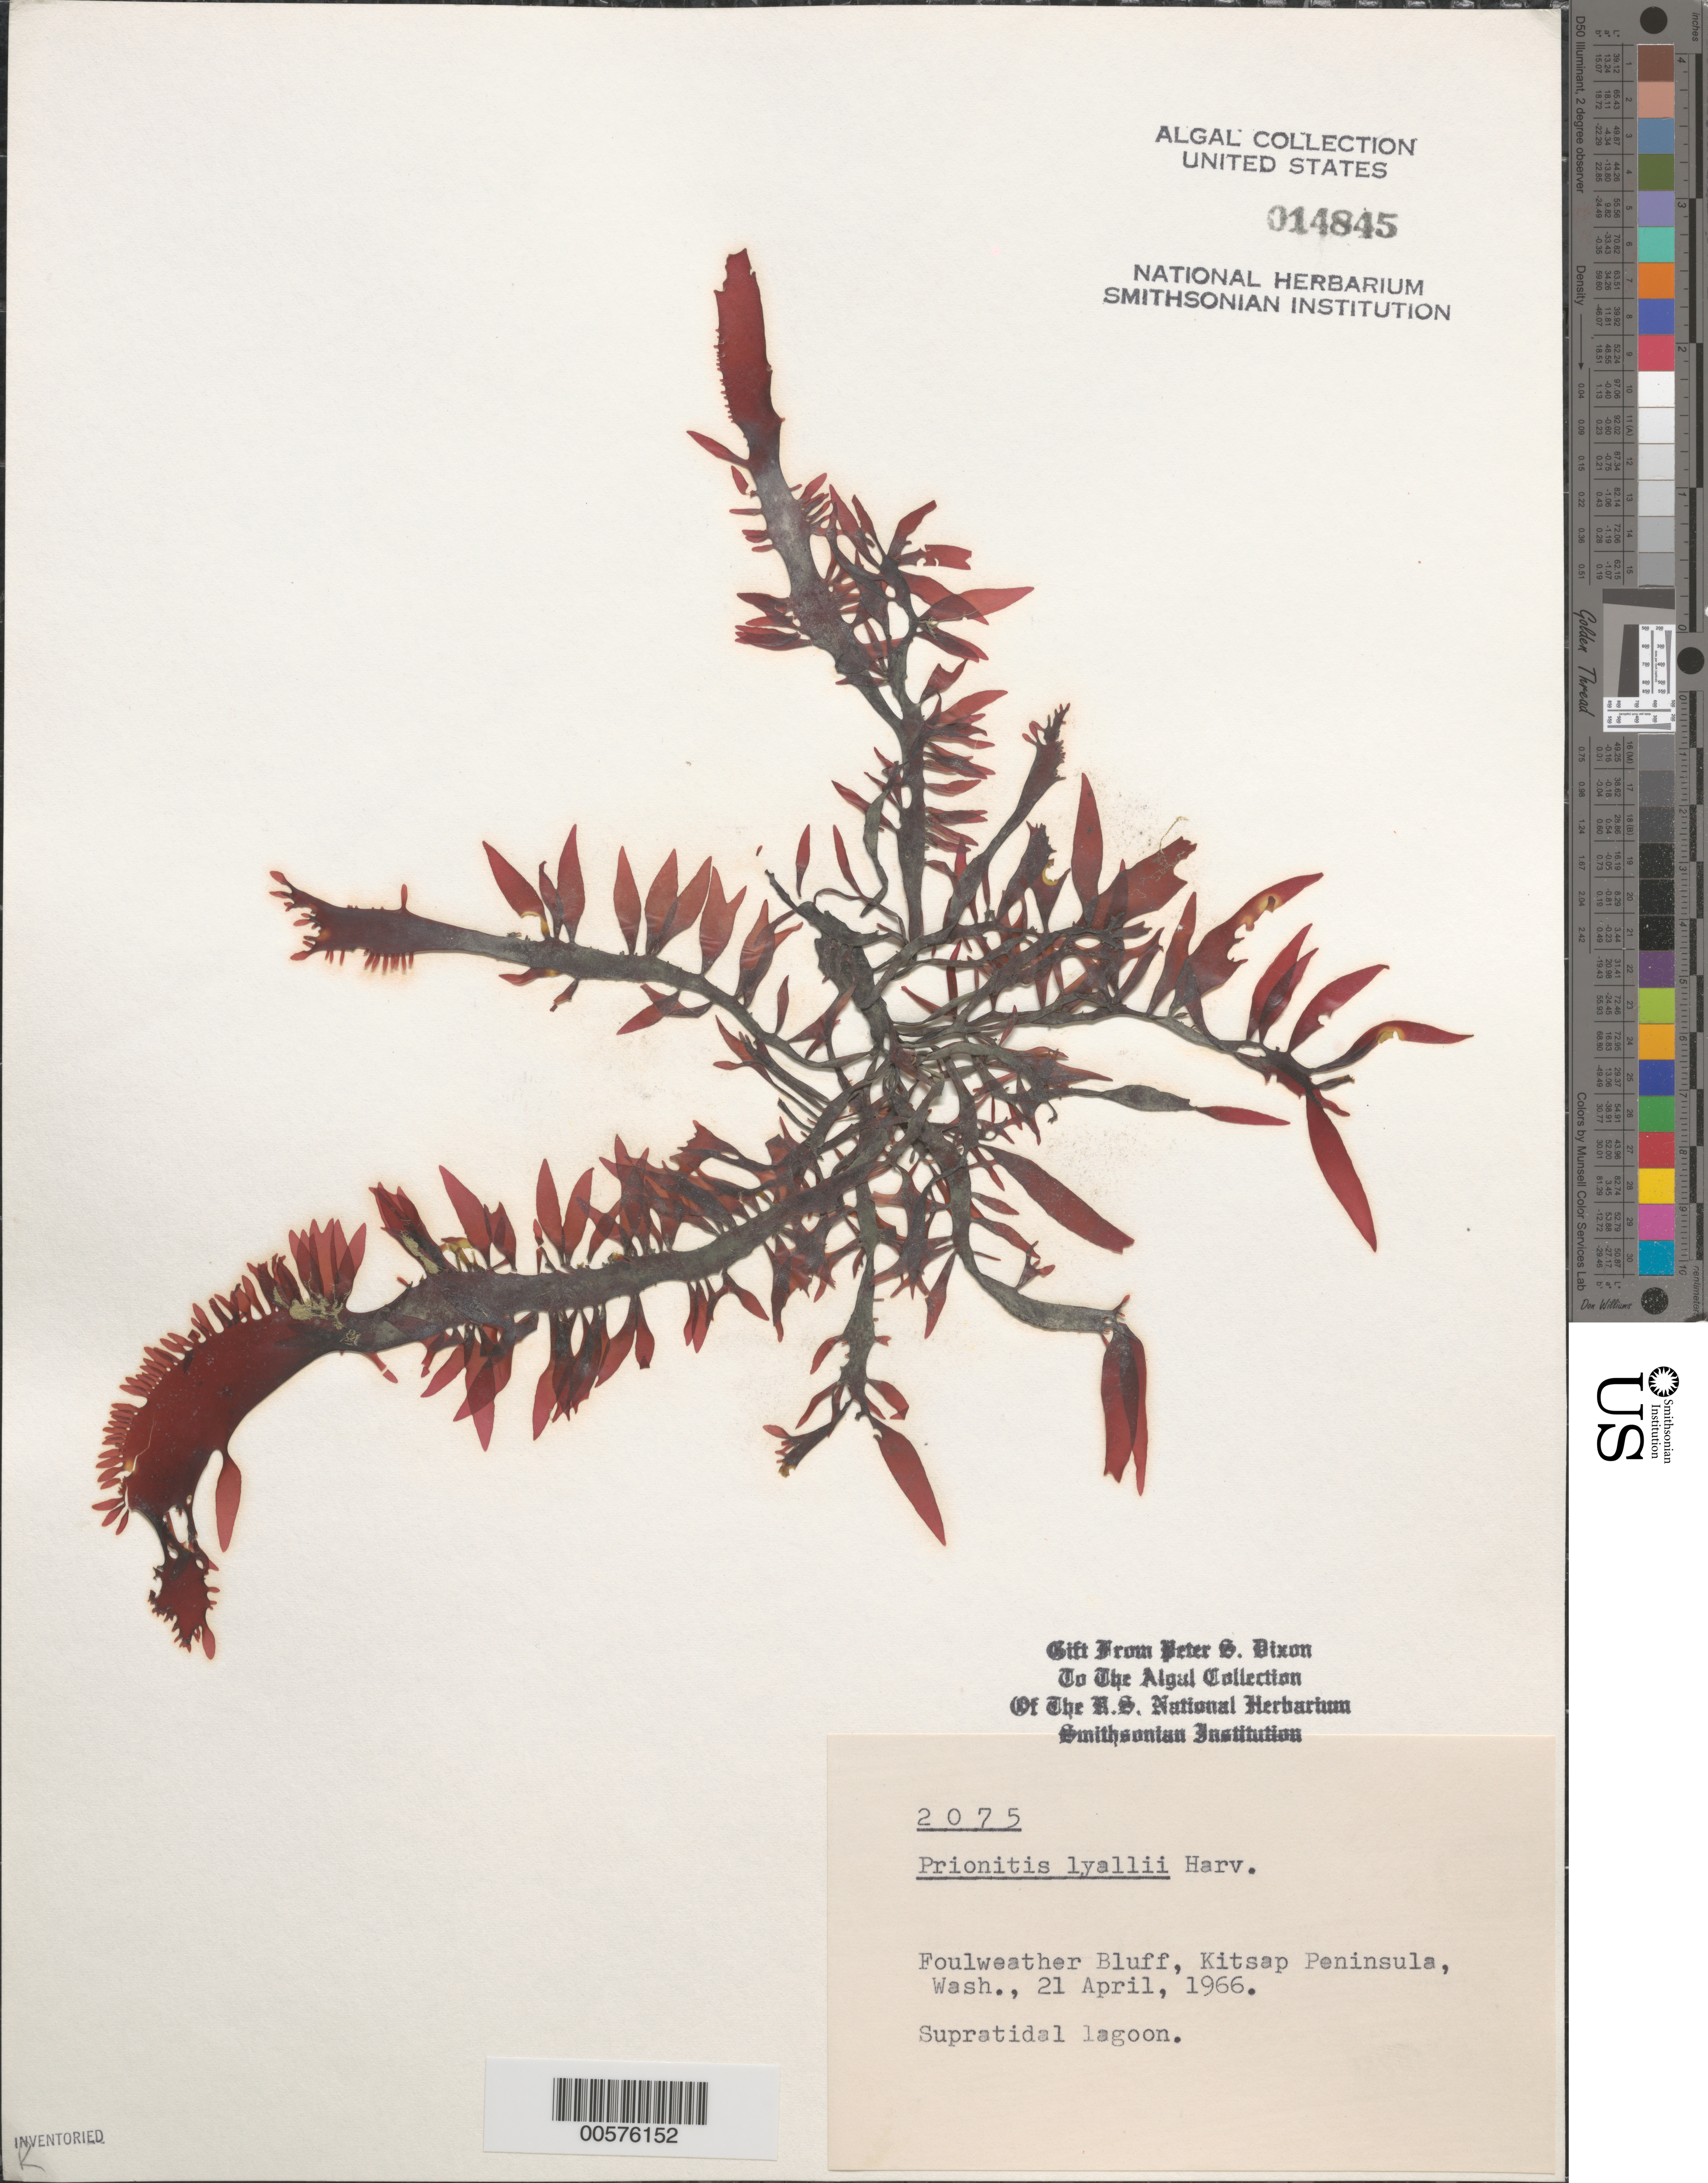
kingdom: Plantae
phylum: Rhodophyta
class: Florideophyceae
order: Cryptonemiales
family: Cryptonemiaceae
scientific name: Prionitis sternbergii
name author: (C. Agardh) J. Agardh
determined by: Algae name updating Project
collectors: P. S. Dixon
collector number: PSD 2075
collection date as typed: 21 Apr 1966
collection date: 1966-04-21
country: United States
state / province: Washington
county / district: Kitsap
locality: Foulweather Bluff, Kitsap Peninsula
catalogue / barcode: US 14845